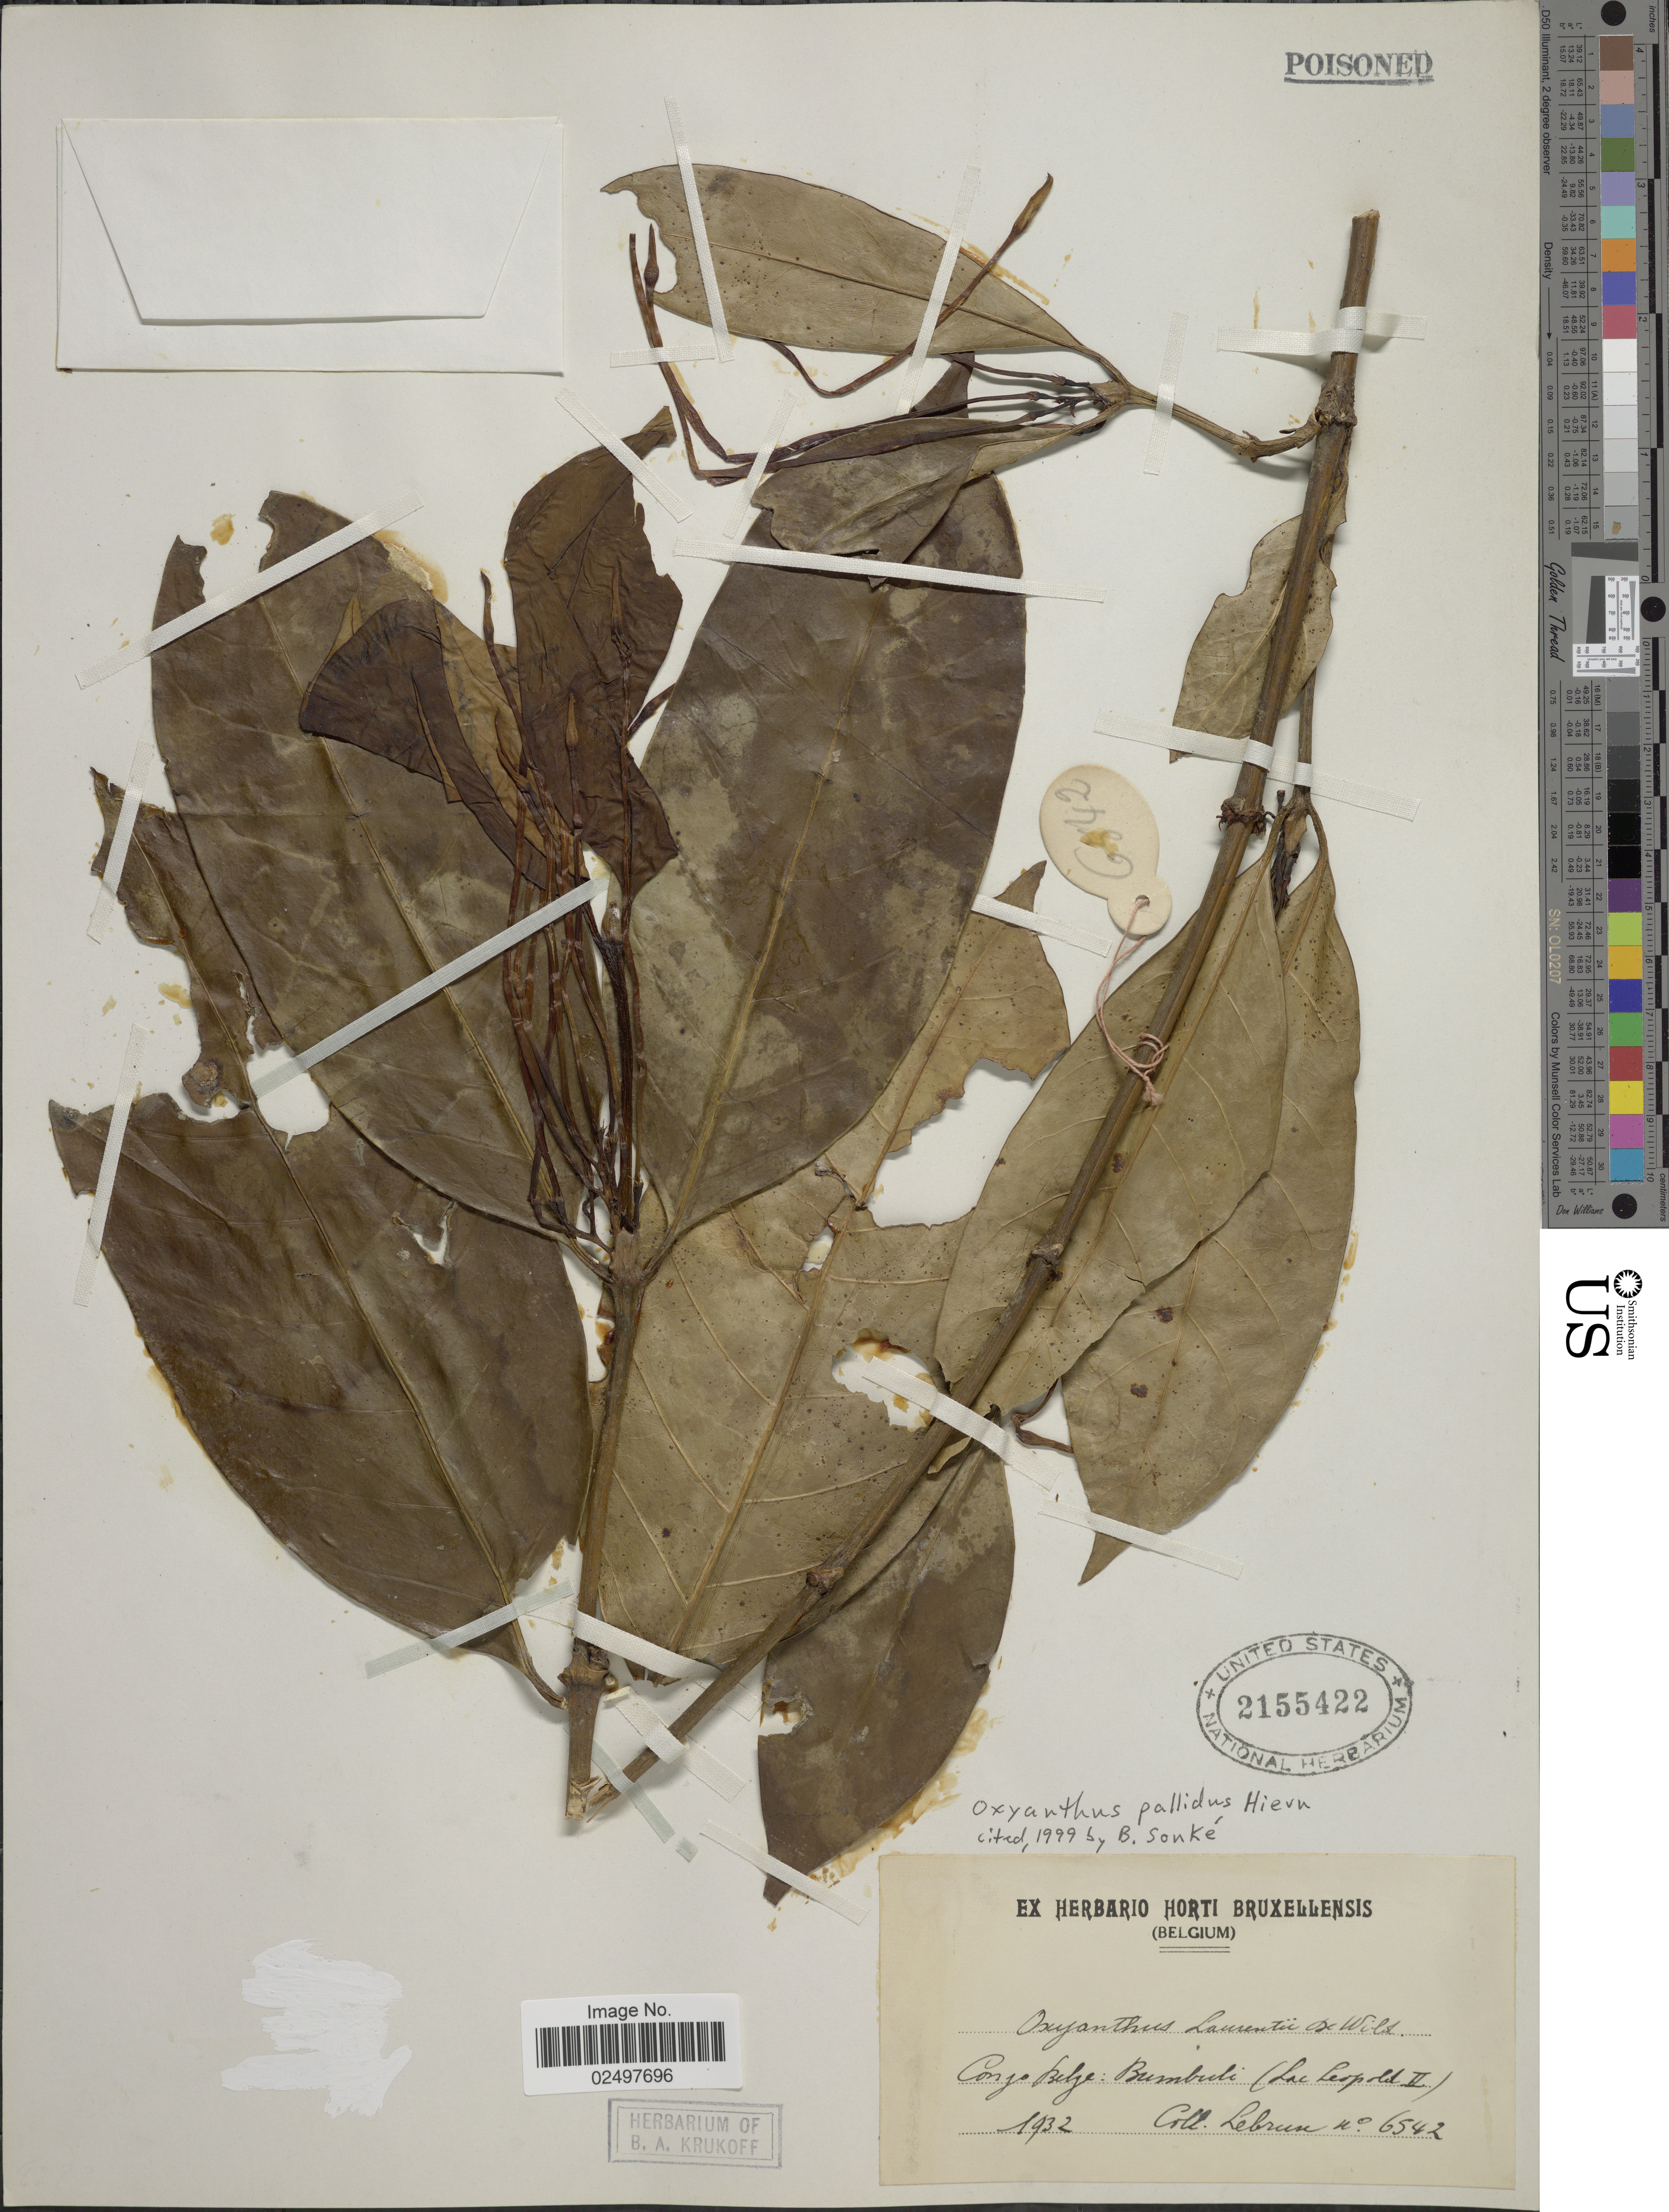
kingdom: Plantae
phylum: Tracheophyta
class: Magnoliopsida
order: Gentianales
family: Rubiaceae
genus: Oxyanthus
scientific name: Oxyanthus pallidus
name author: Hiern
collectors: J.A. Lebrun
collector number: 6542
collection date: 1932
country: Congo, Democratic Republic of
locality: Congo Belge: Bumbuli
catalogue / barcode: US 2155422